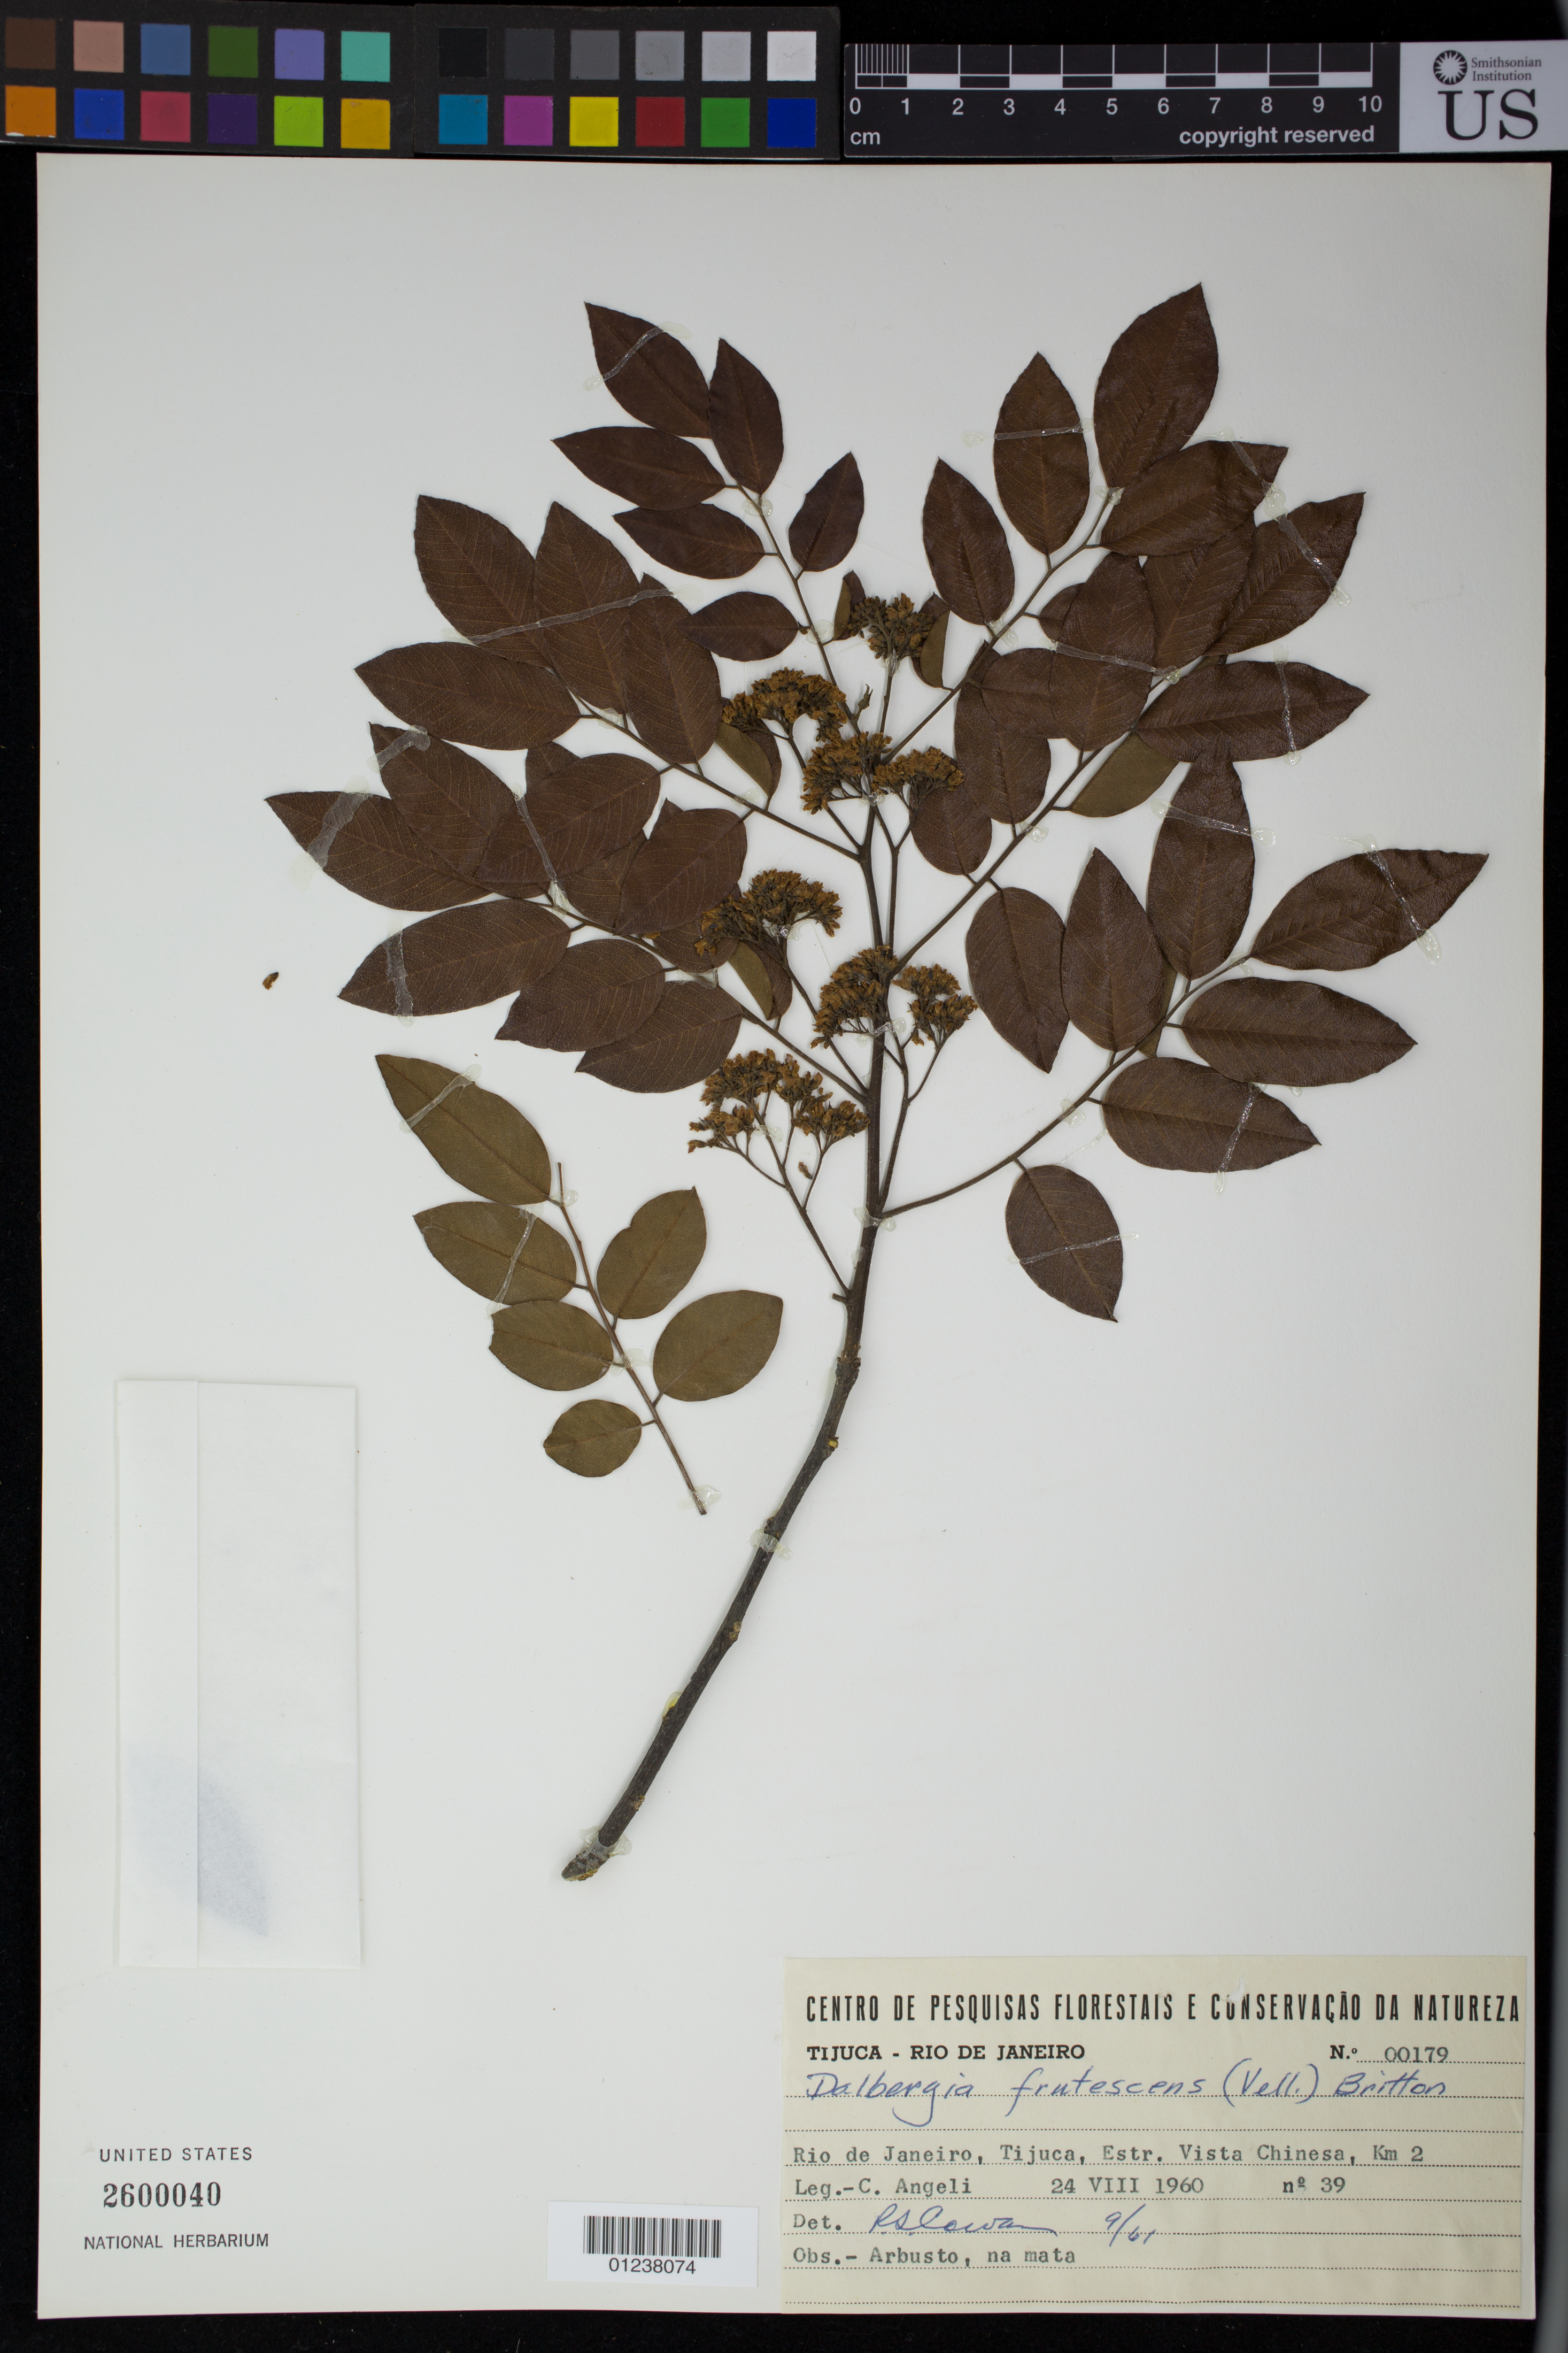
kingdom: Plantae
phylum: Tracheophyta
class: Magnoliopsida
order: Fabales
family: Fabaceae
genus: Dalbergia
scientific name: Dalbergia frutescens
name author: (Vell.) Britton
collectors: C. Angeli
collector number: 00179/39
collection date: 1960-08-24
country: Brazil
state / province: Rio de Janeiro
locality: Estrada Vista Chinesa, Km 2, Tijuca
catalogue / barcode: US 2600040